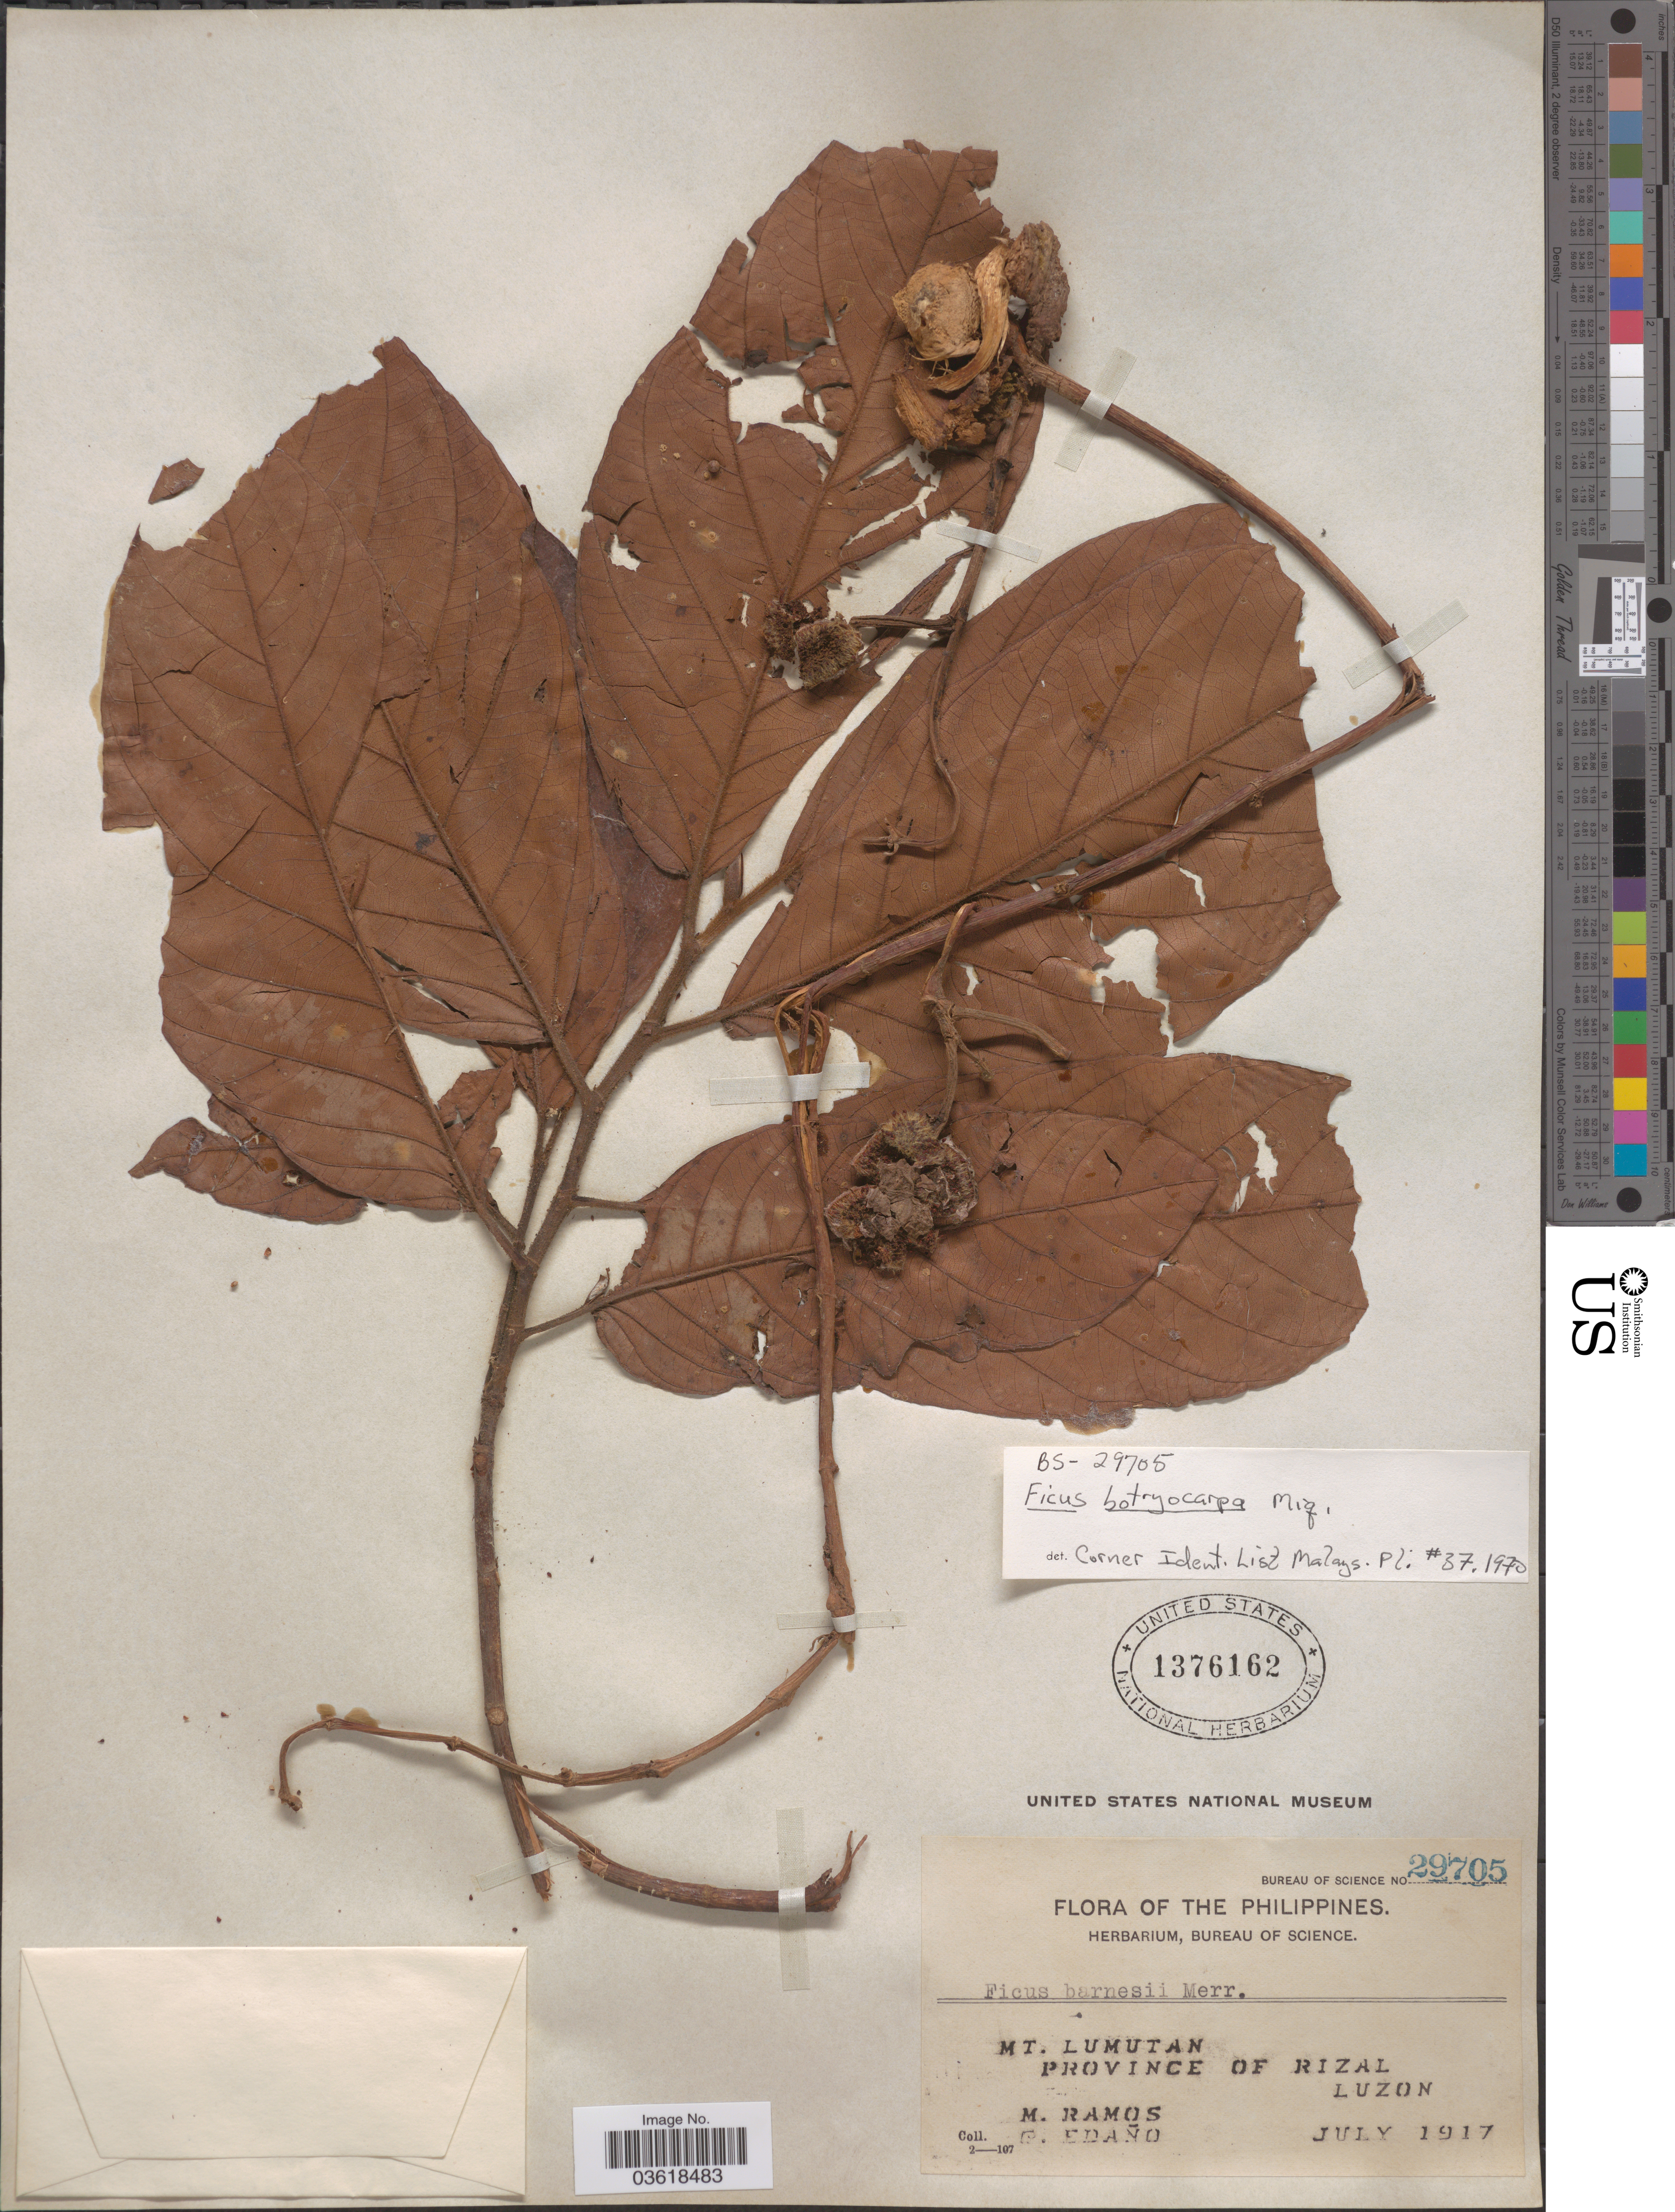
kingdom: Plantae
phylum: Tracheophyta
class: Magnoliopsida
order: Rosales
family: Moraceae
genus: Ficus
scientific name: Ficus botryocarpa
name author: Miq.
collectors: M. Ramos & G. Edaño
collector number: Bureau of Science 29705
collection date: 1917-07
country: Philippines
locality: Mt. Lumutan. Province of Rizal. Luzon.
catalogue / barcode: US 1376162